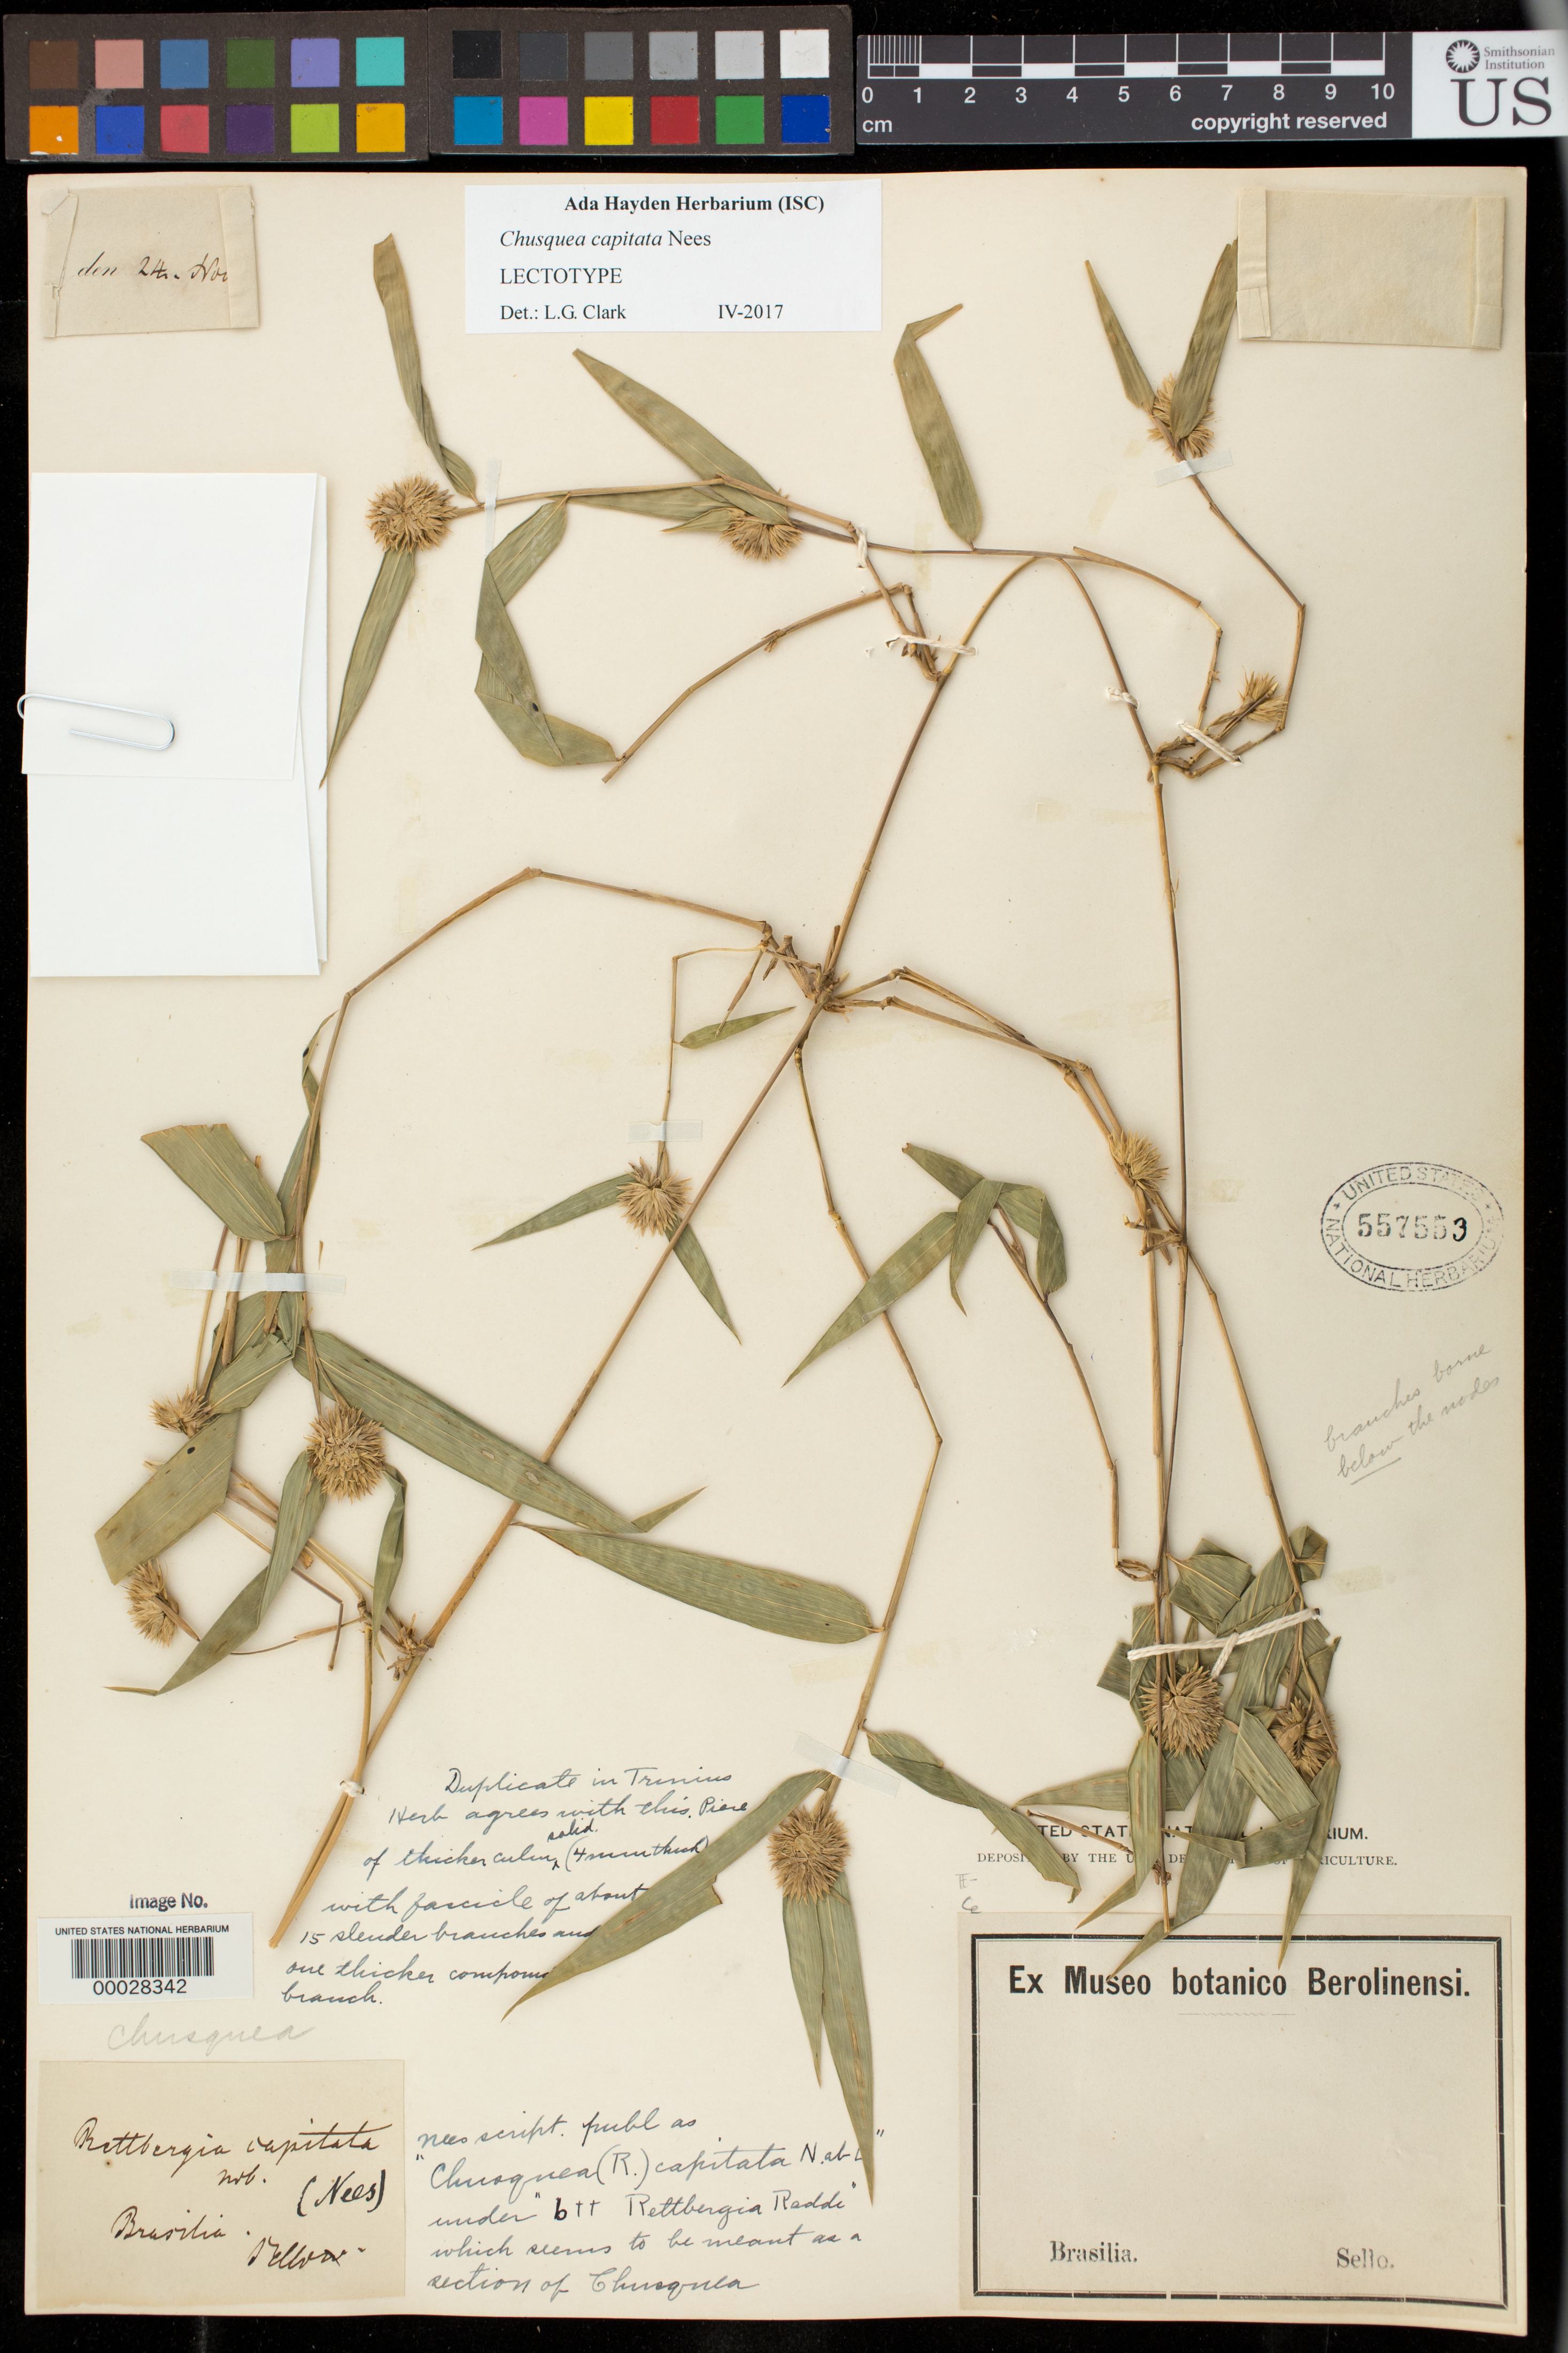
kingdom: Plantae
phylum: Tracheophyta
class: Liliopsida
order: Poales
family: Poaceae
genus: Chusquea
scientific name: Chusquea capitata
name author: Nees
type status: Type Collection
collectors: F. Sellow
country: Brazil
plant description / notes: Annotated as lectotype by L.G. Clark (2017)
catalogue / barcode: US 557553